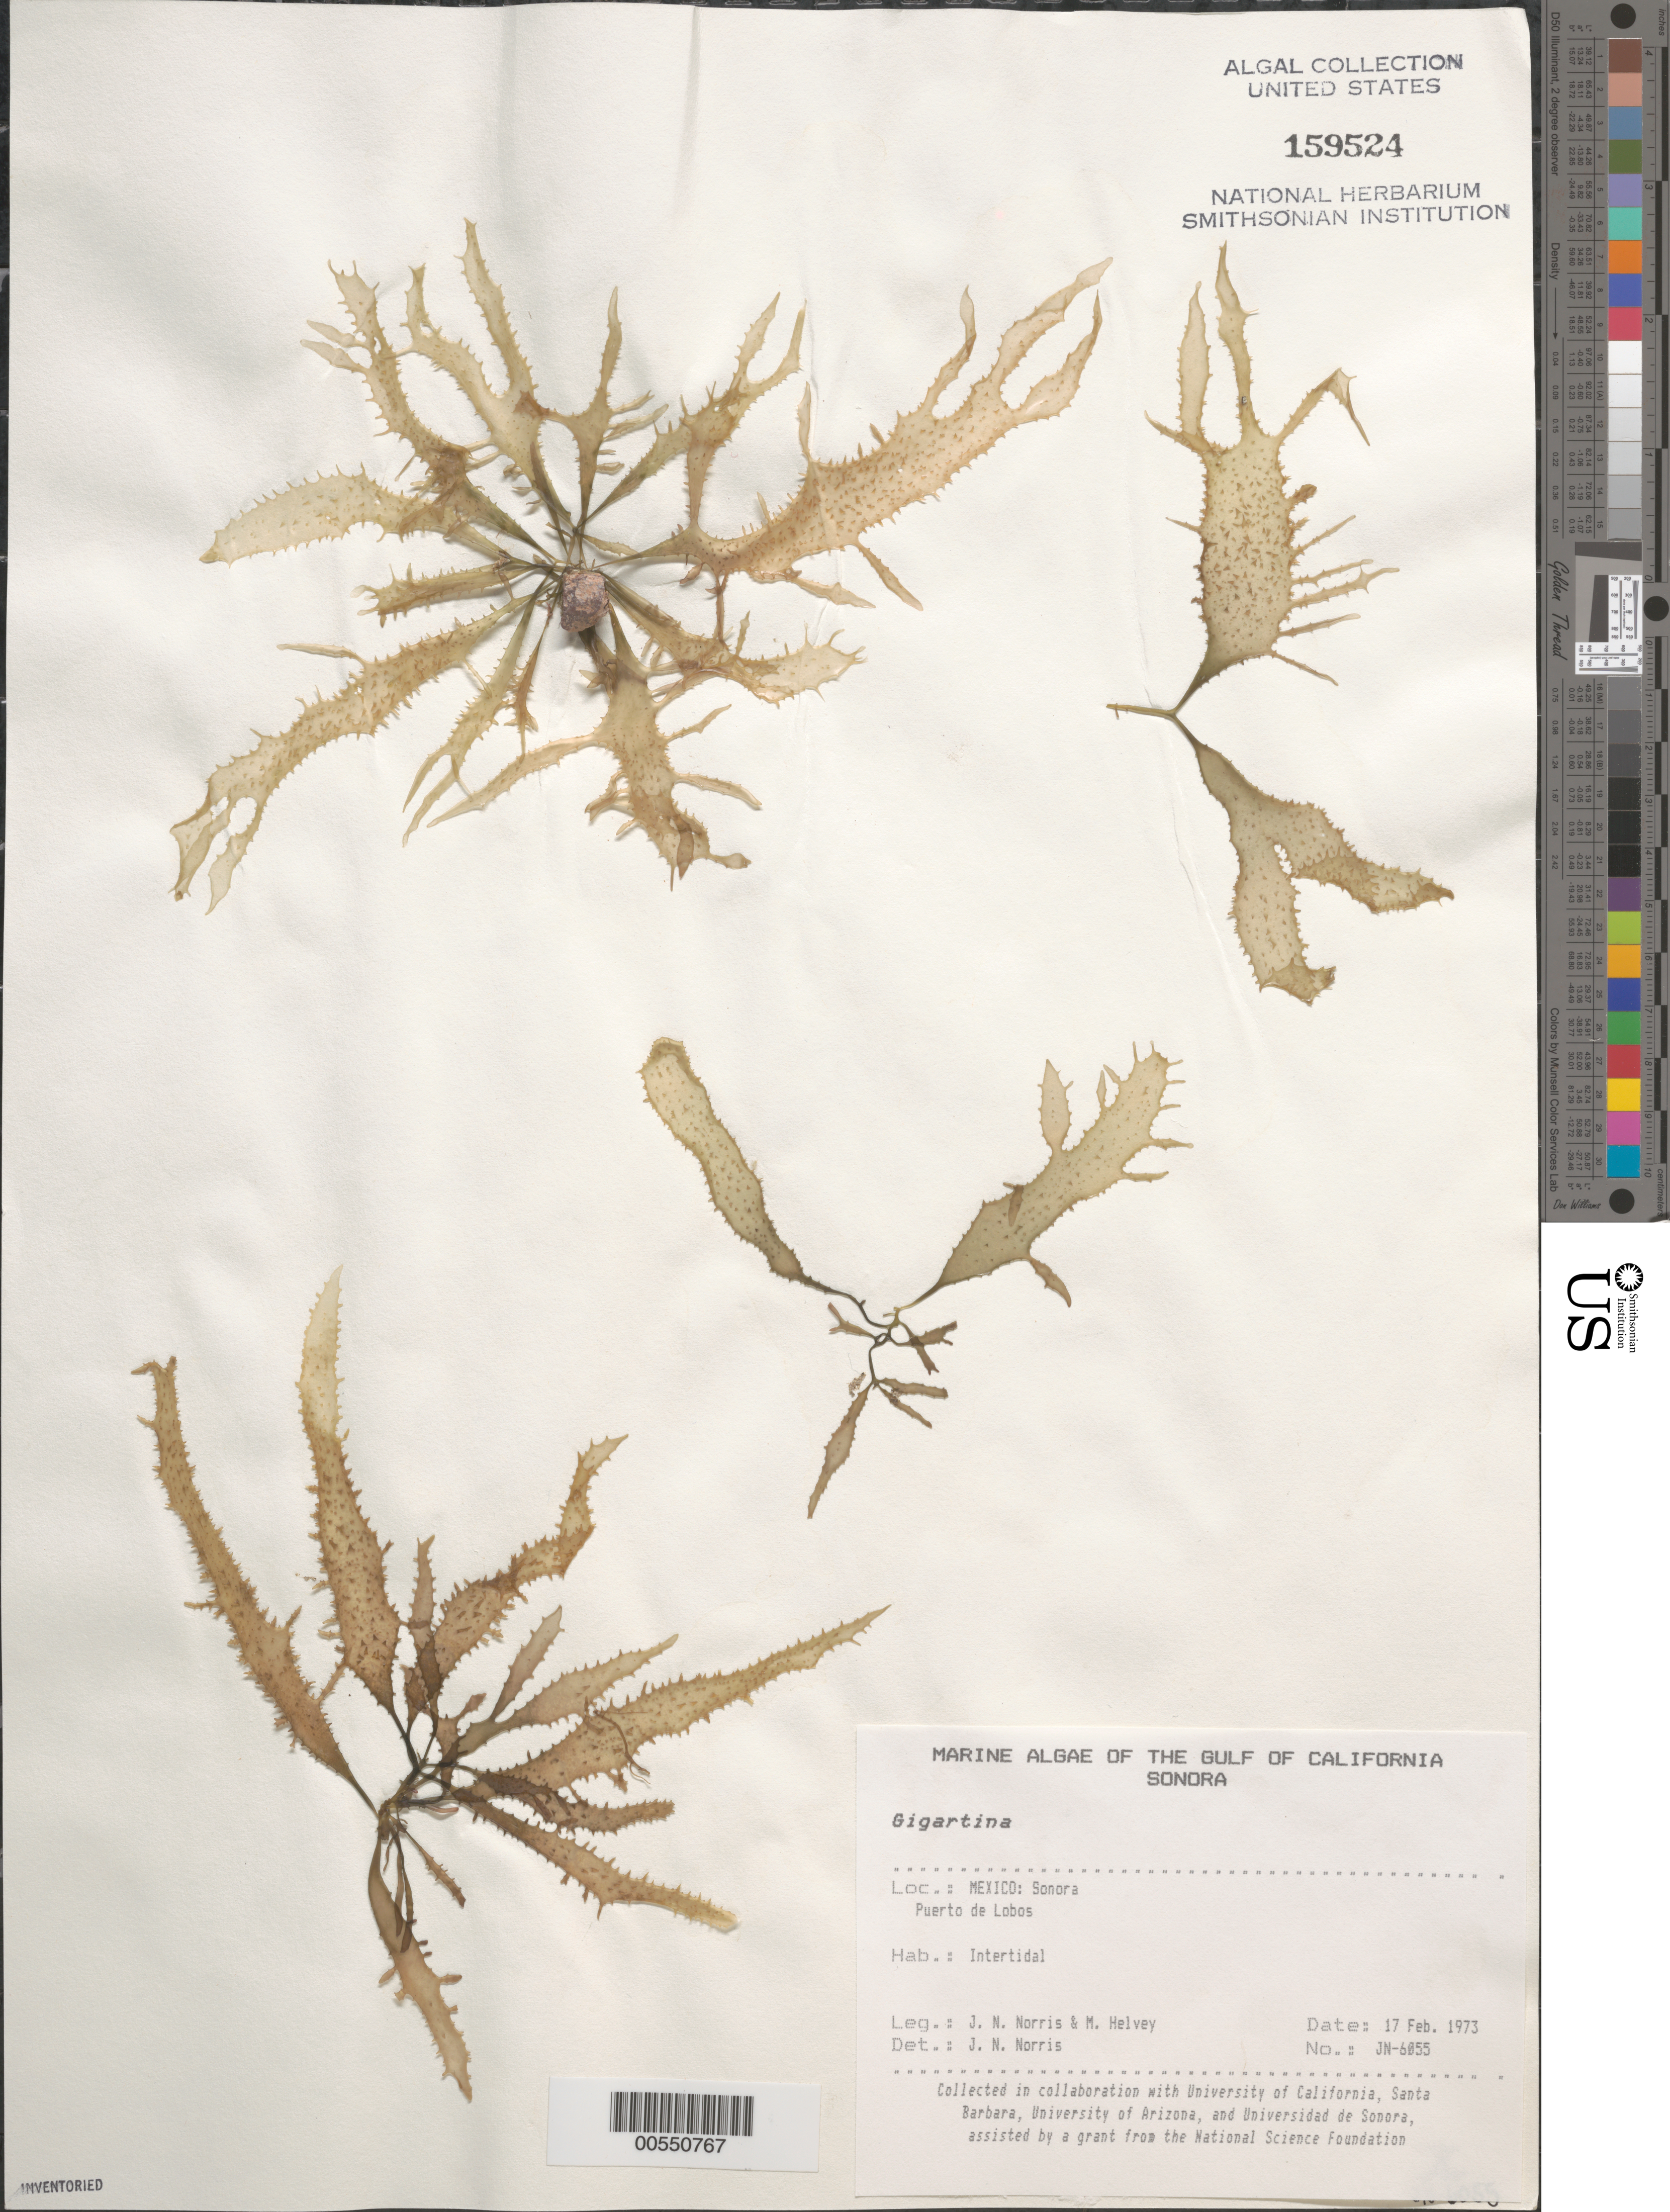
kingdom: Plantae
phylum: Rhodophyta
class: Florideophyceae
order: Gigartinales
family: Gigartinaceae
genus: Gigartina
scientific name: Gigartina sp.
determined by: Norris, James N.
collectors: J. N. Norris & M. Helvey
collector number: JN-6055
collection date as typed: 17 Feb 1973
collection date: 1973-02-17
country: Mexico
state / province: Sonora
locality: Puerto de Lobos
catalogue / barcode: US 159524